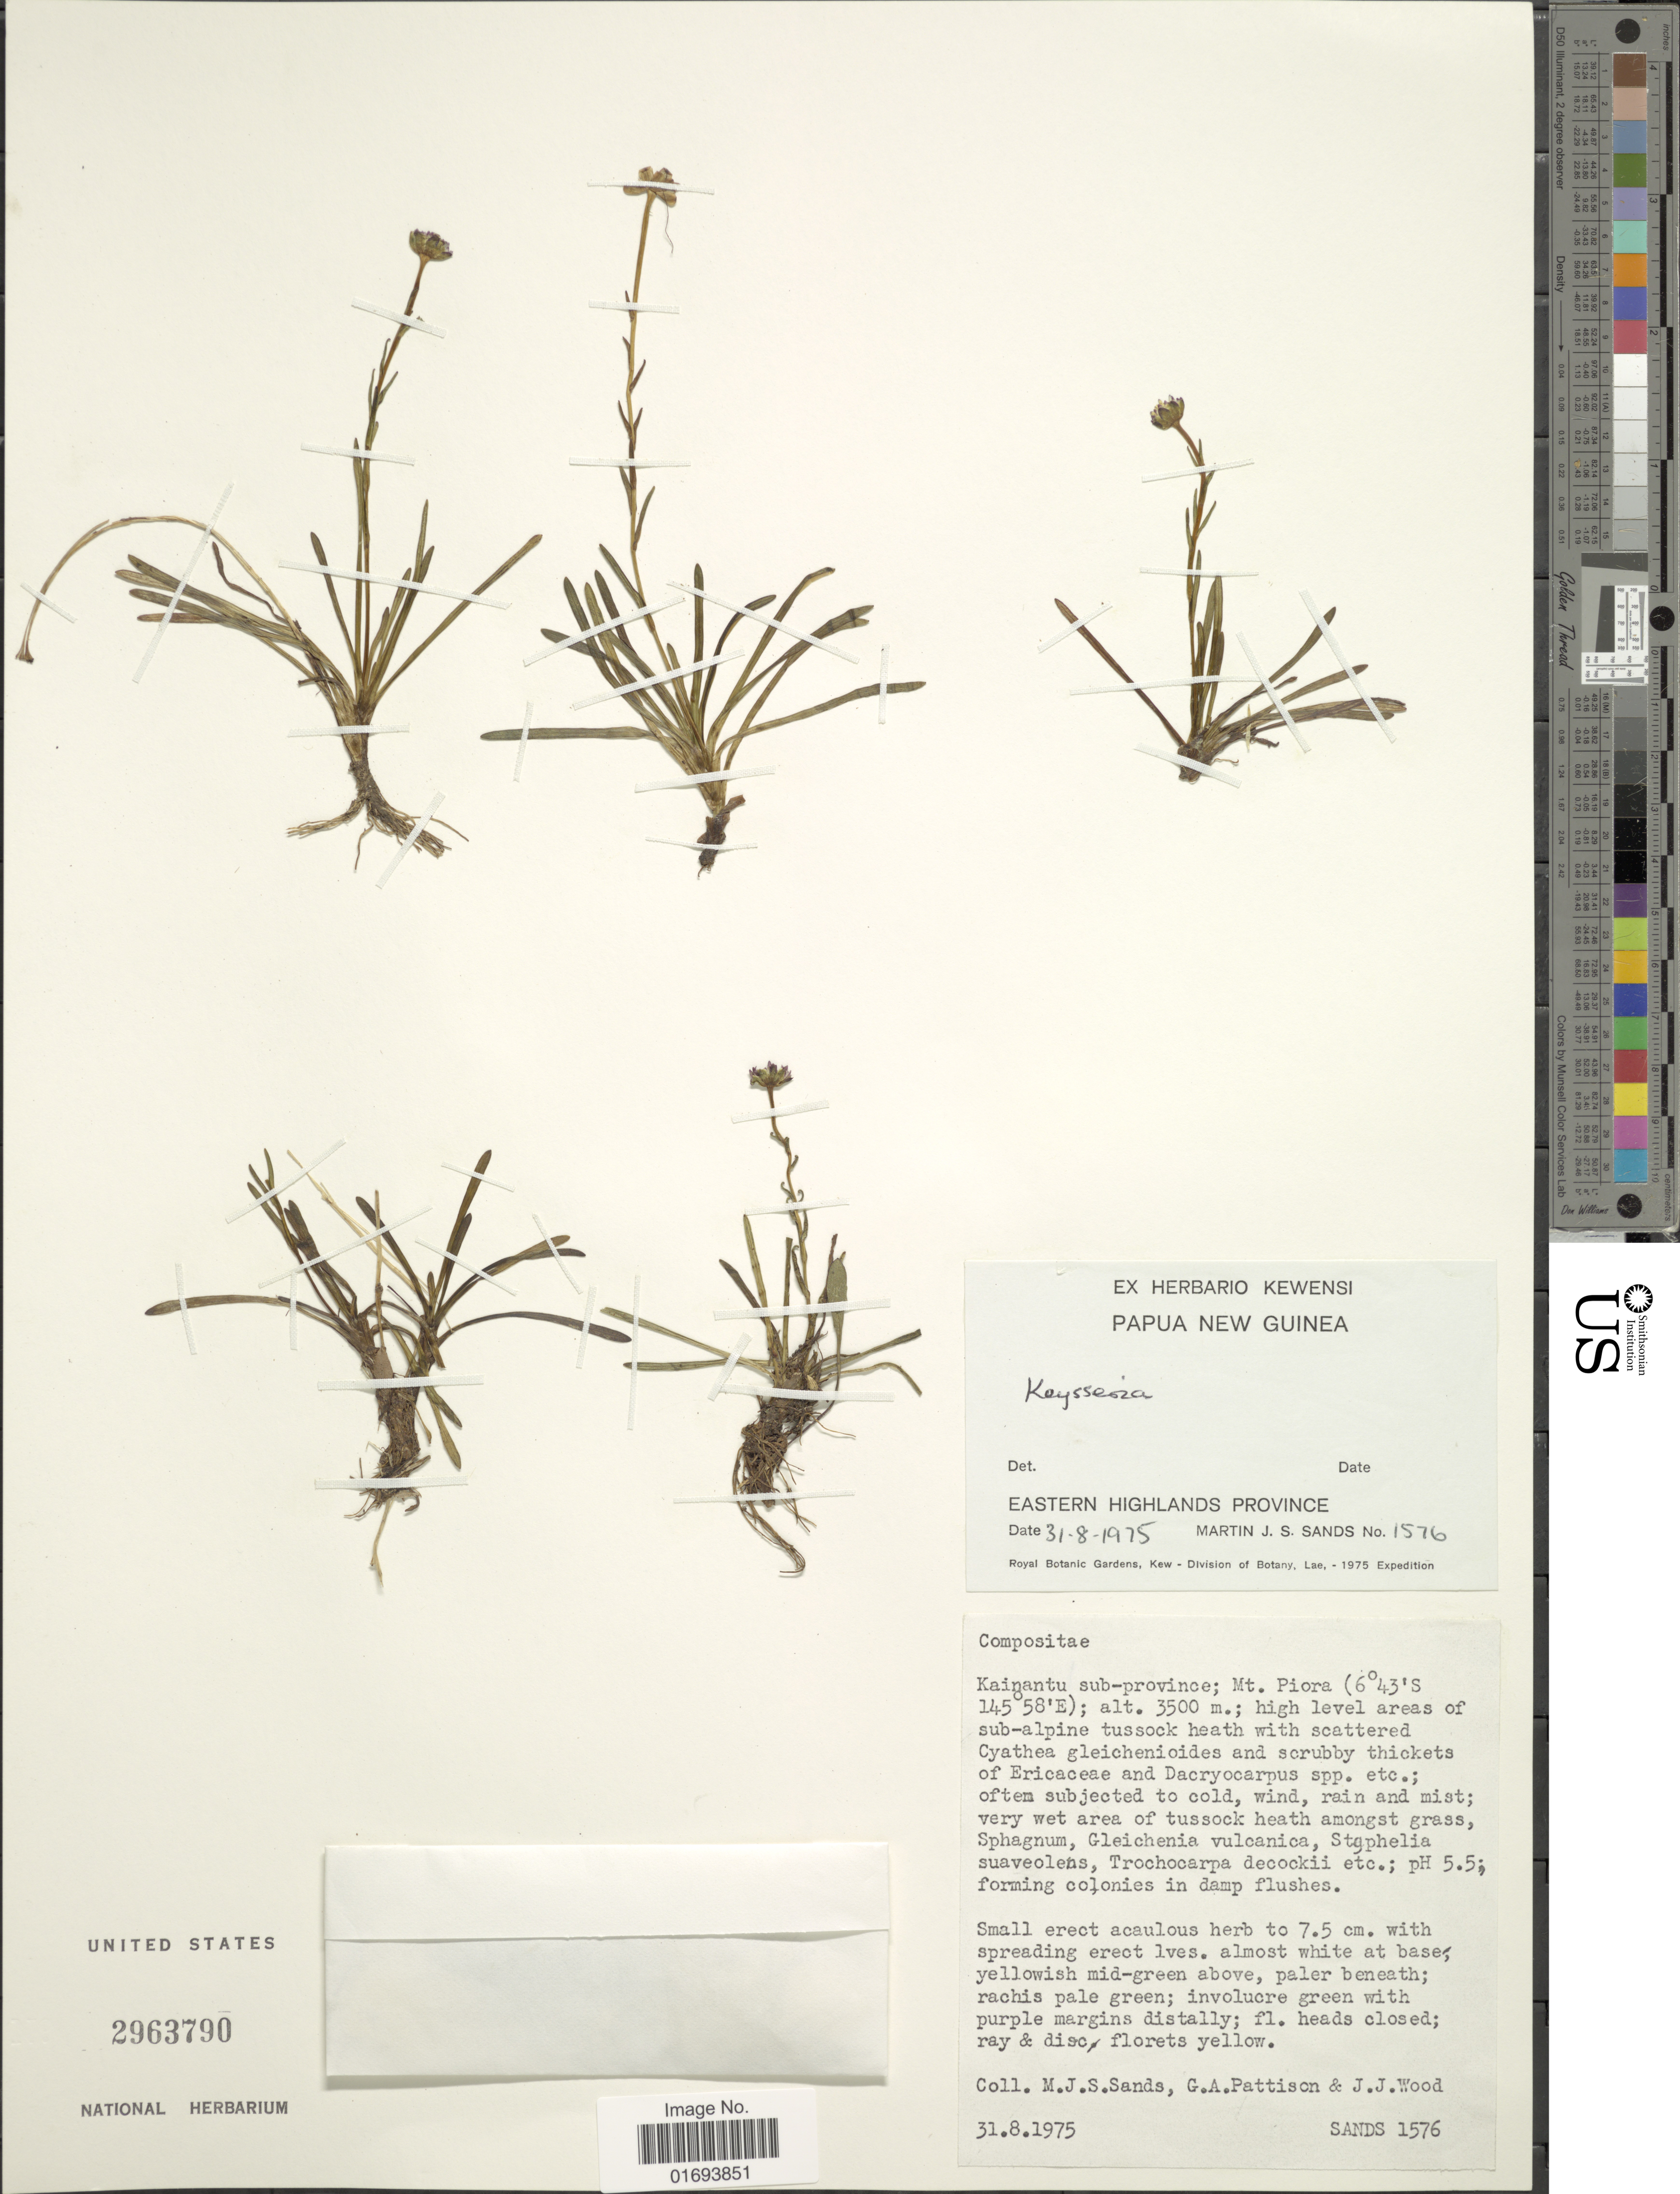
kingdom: Plantae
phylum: Tracheophyta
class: Magnoliopsida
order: Asterales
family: Asteraceae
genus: Keysseria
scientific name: Keysseria sp.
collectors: M. Sands, G. Pattison & J. Wood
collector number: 1576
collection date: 1975-08-31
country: Papua New Guinea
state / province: Eastern Highlands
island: New Guinea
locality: Kainantu sub-province; Mt. Piora.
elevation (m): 3500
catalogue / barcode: US 2963790